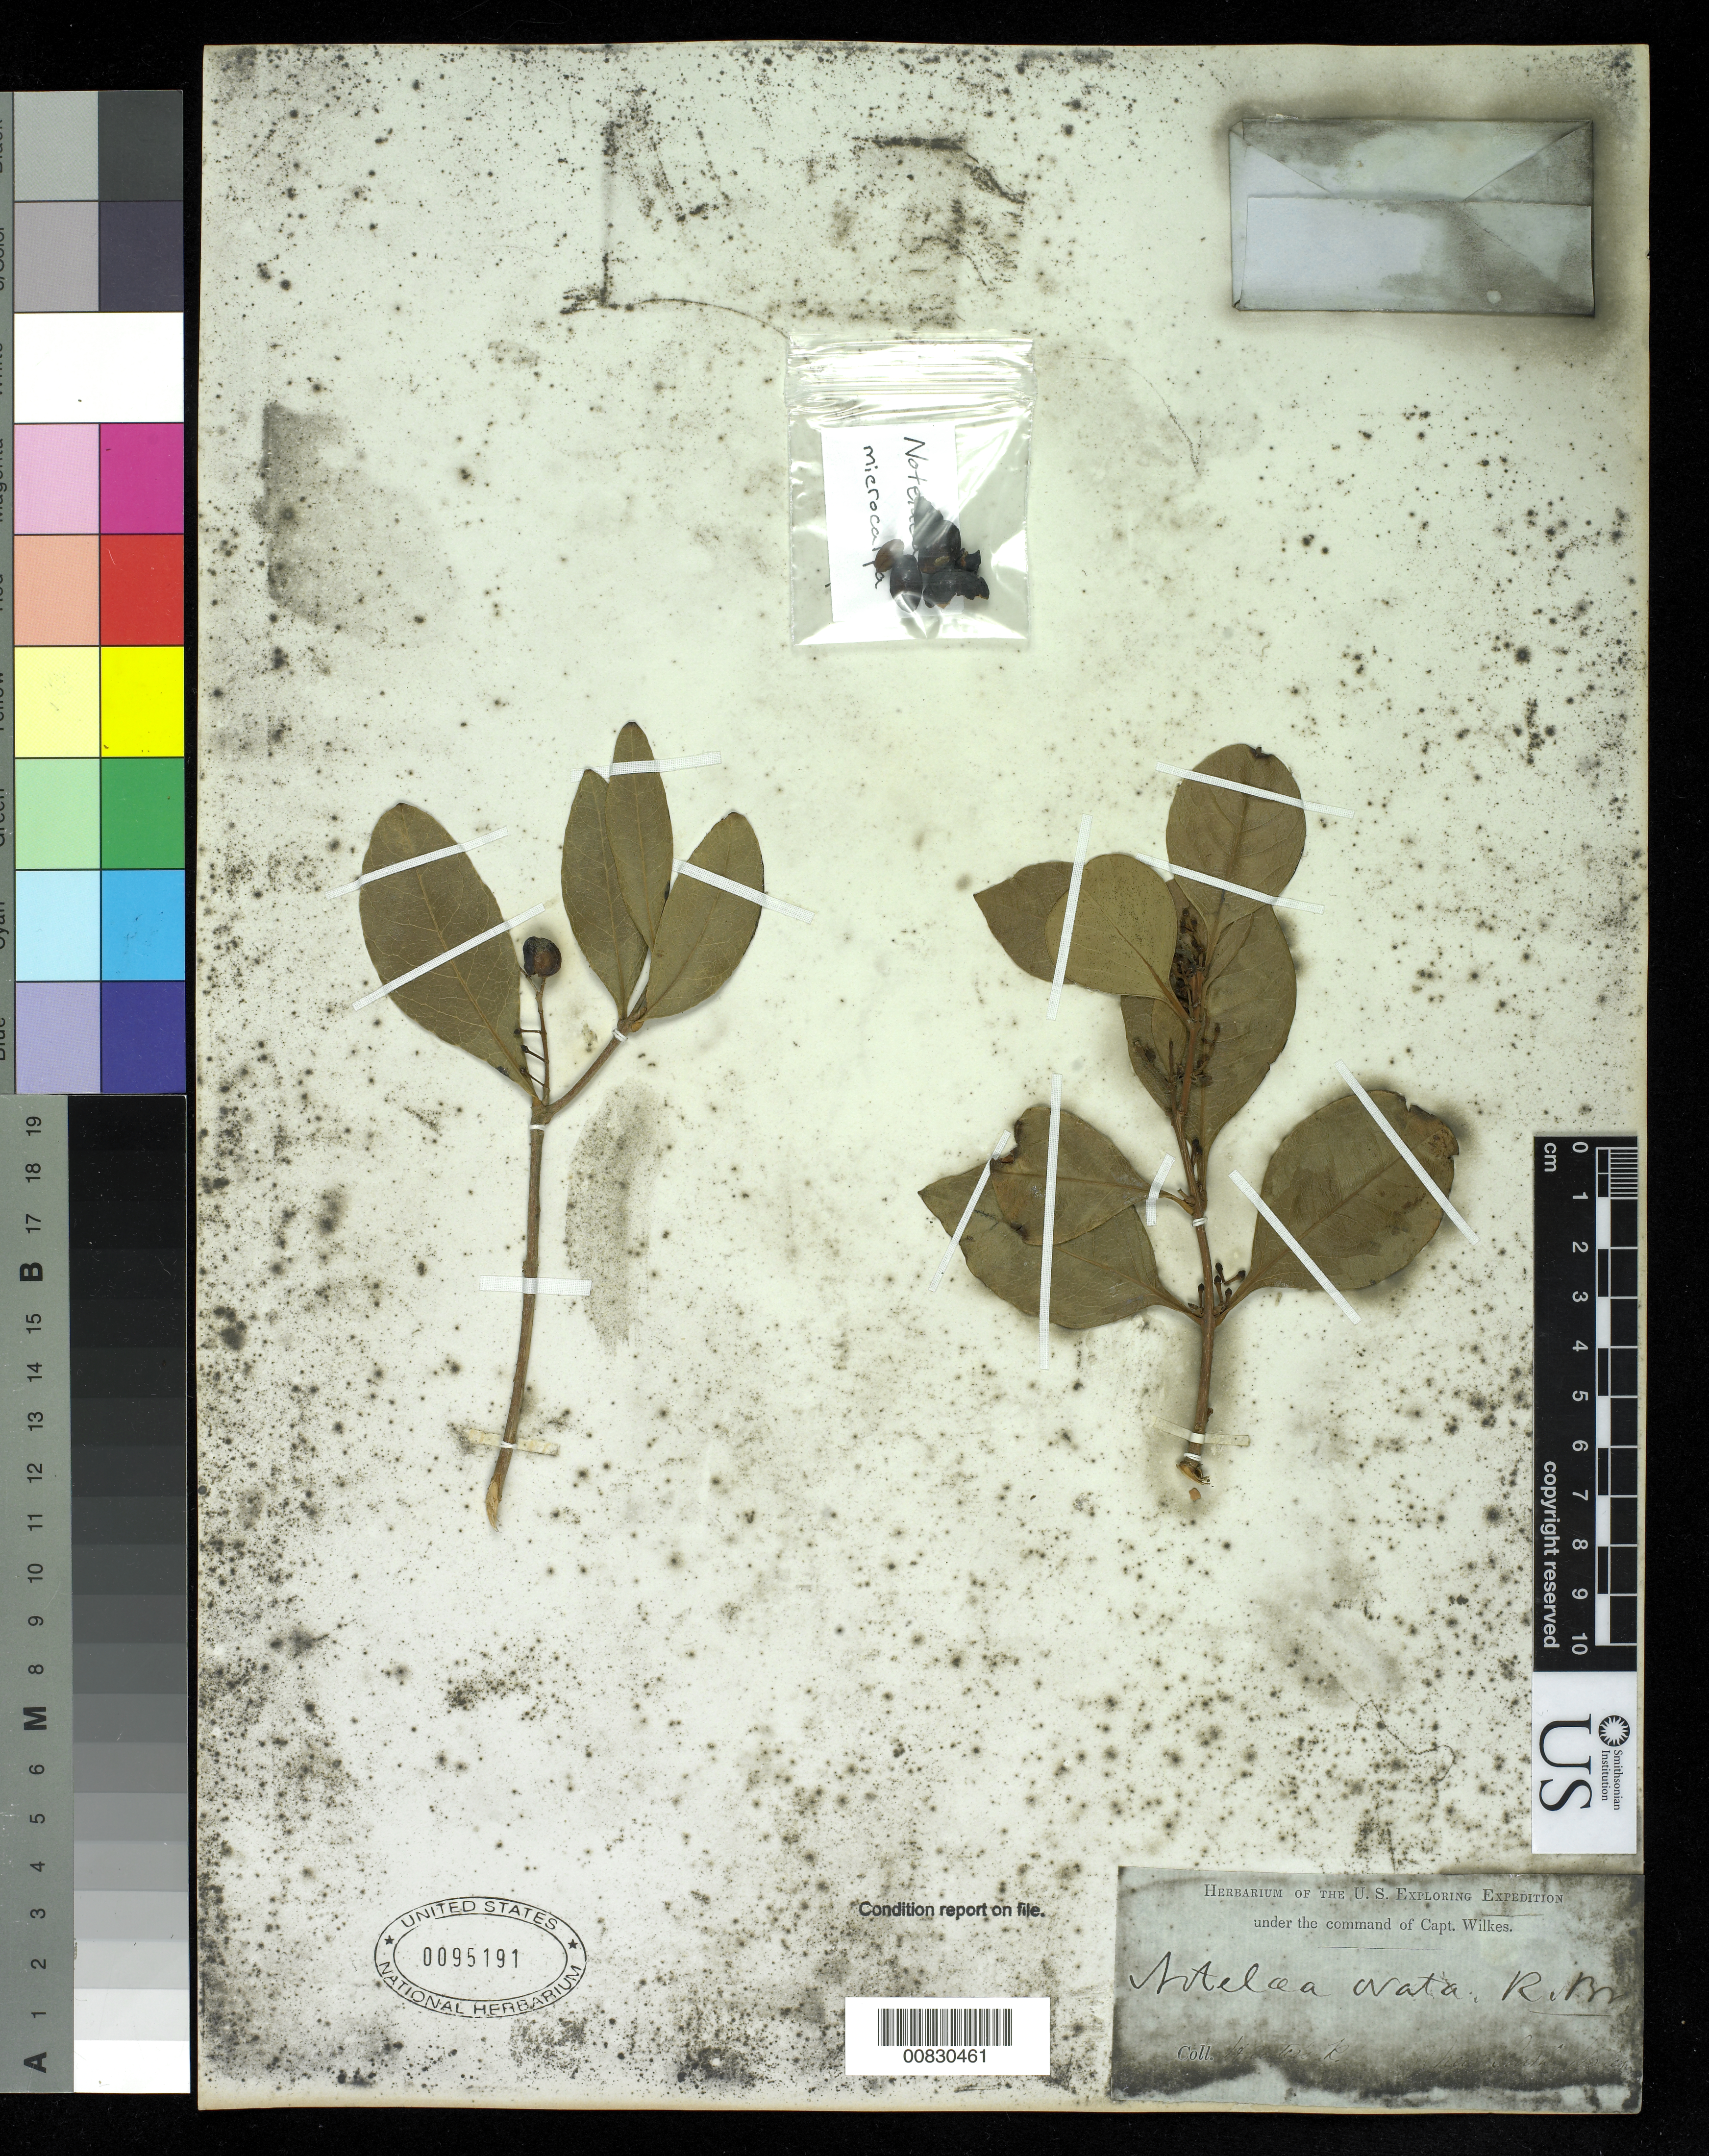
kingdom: Plantae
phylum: Tracheophyta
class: Magnoliopsida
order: Lamiales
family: Oleaceae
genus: Notelaea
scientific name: Notelaea microcarpa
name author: R. Br.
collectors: Wilkes Explor. Exped.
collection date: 1838/1842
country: Australia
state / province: New South Wales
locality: Hunter's River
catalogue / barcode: US 95191